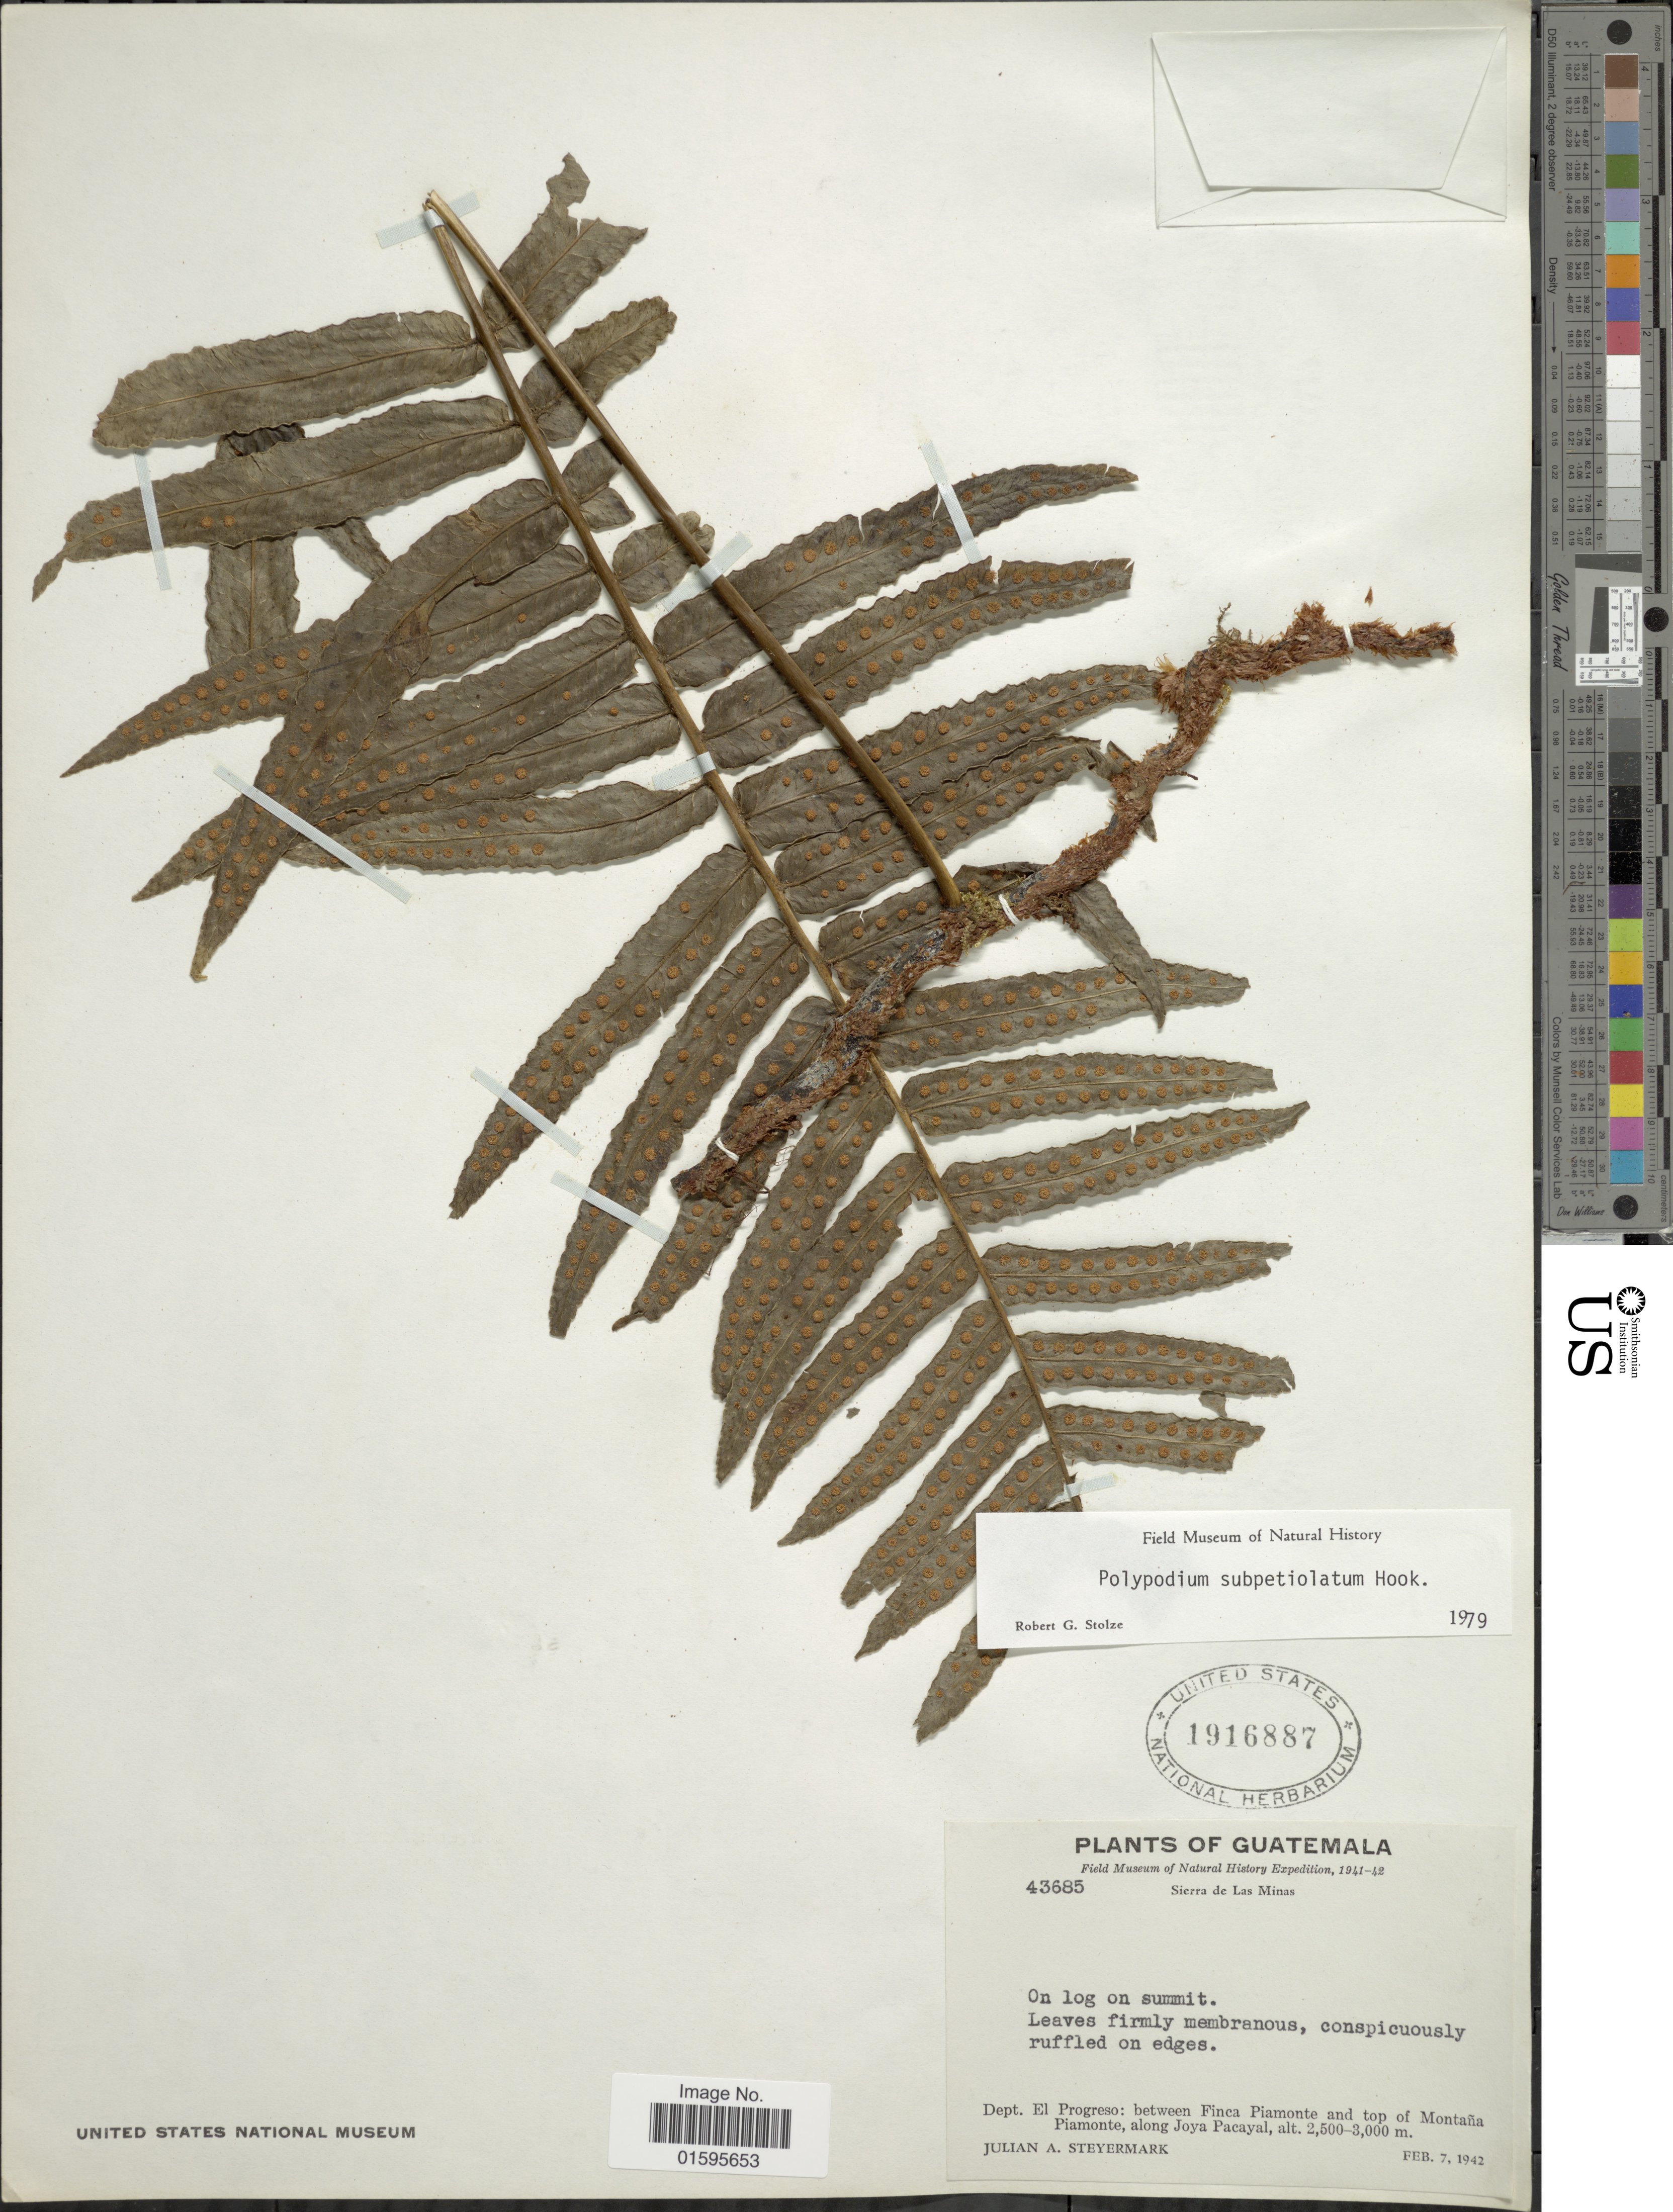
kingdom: Plantae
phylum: Tracheophyta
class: Polypodiopsida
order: Polypodiales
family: Polypodiaceae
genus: Polypodium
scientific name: Polypodium subpetiolatum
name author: Hook.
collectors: J. Steyermark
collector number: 43685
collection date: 1942-02-07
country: Guatemala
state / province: El Progreso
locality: Sierra de Las Minas, Dept. El Progreso: between Finca Piamonte and top of Montana Piamonte, along Joya Pacayal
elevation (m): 2500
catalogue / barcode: US 1916887